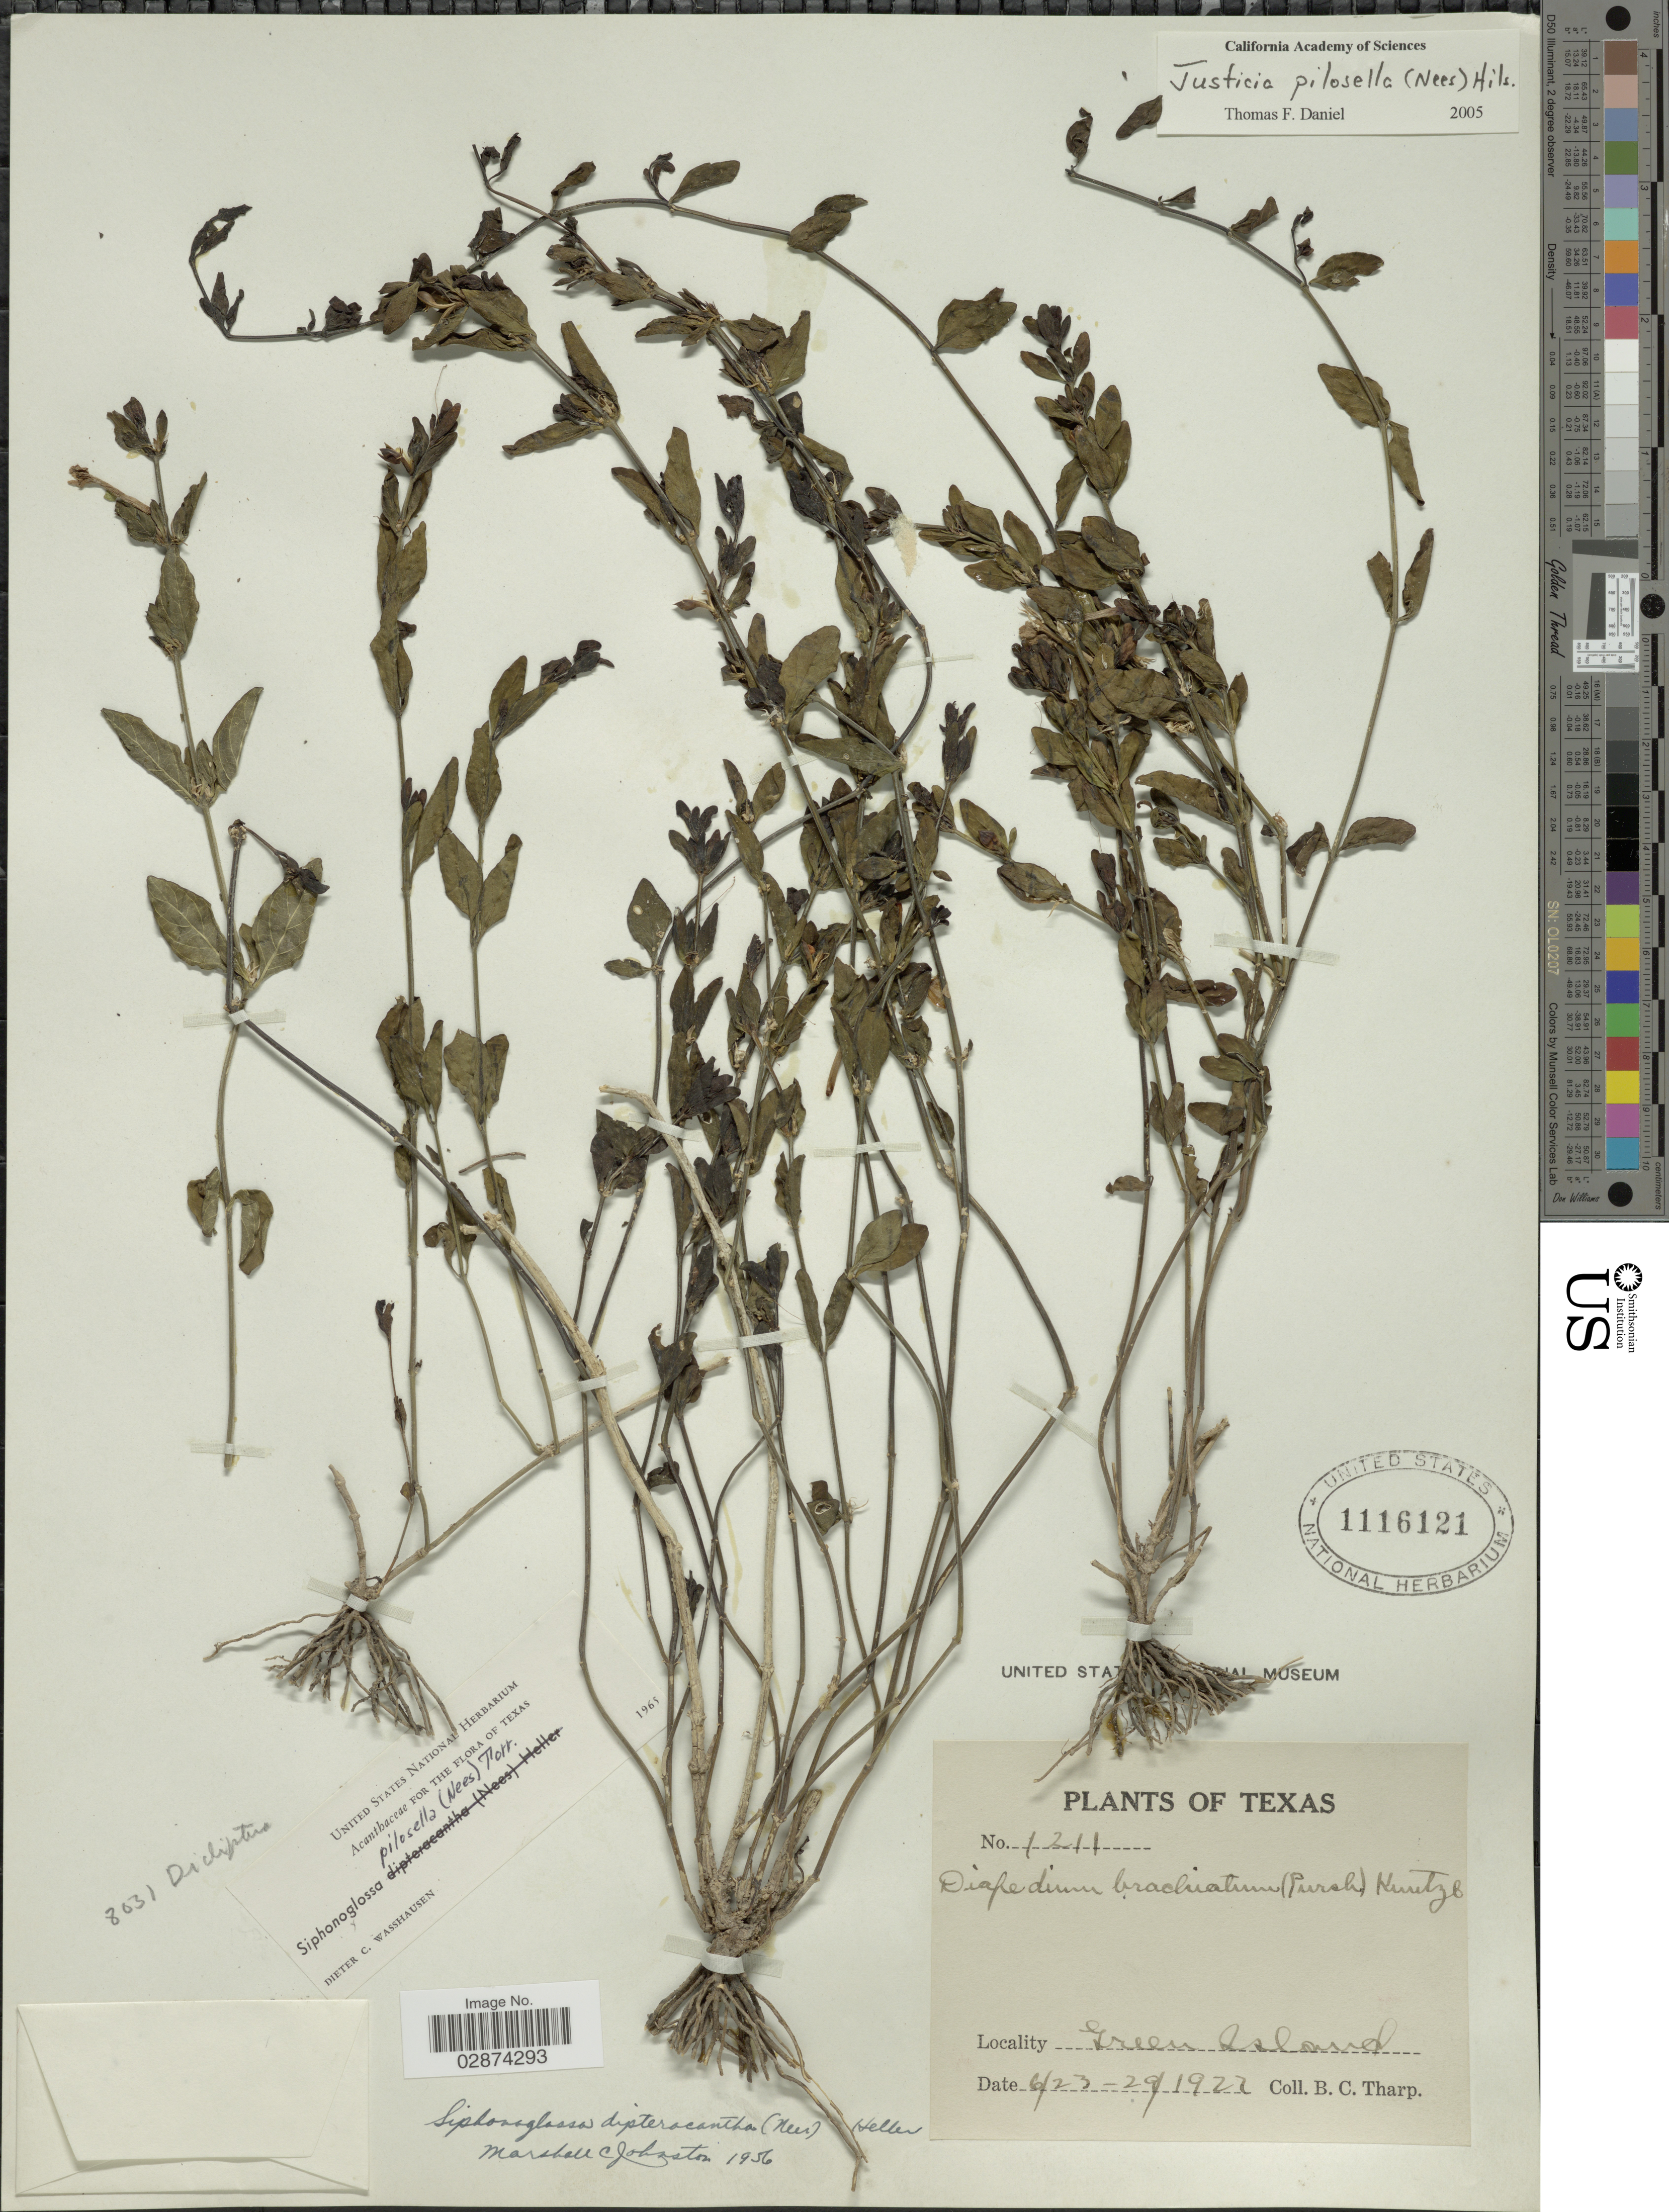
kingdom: Plantae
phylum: Tracheophyta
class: Magnoliopsida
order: Lamiales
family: Acanthaceae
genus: Justicia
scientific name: Justicia pilosella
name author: (Nees) Hilsenb.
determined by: Fisher, Amanda, (LOB), California State University, Long Beach (UNITED STATES)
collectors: B. C. Tharp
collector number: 1211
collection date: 1922-06-23/1922-06-29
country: United States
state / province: Texas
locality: Green Island.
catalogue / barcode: US 1116121